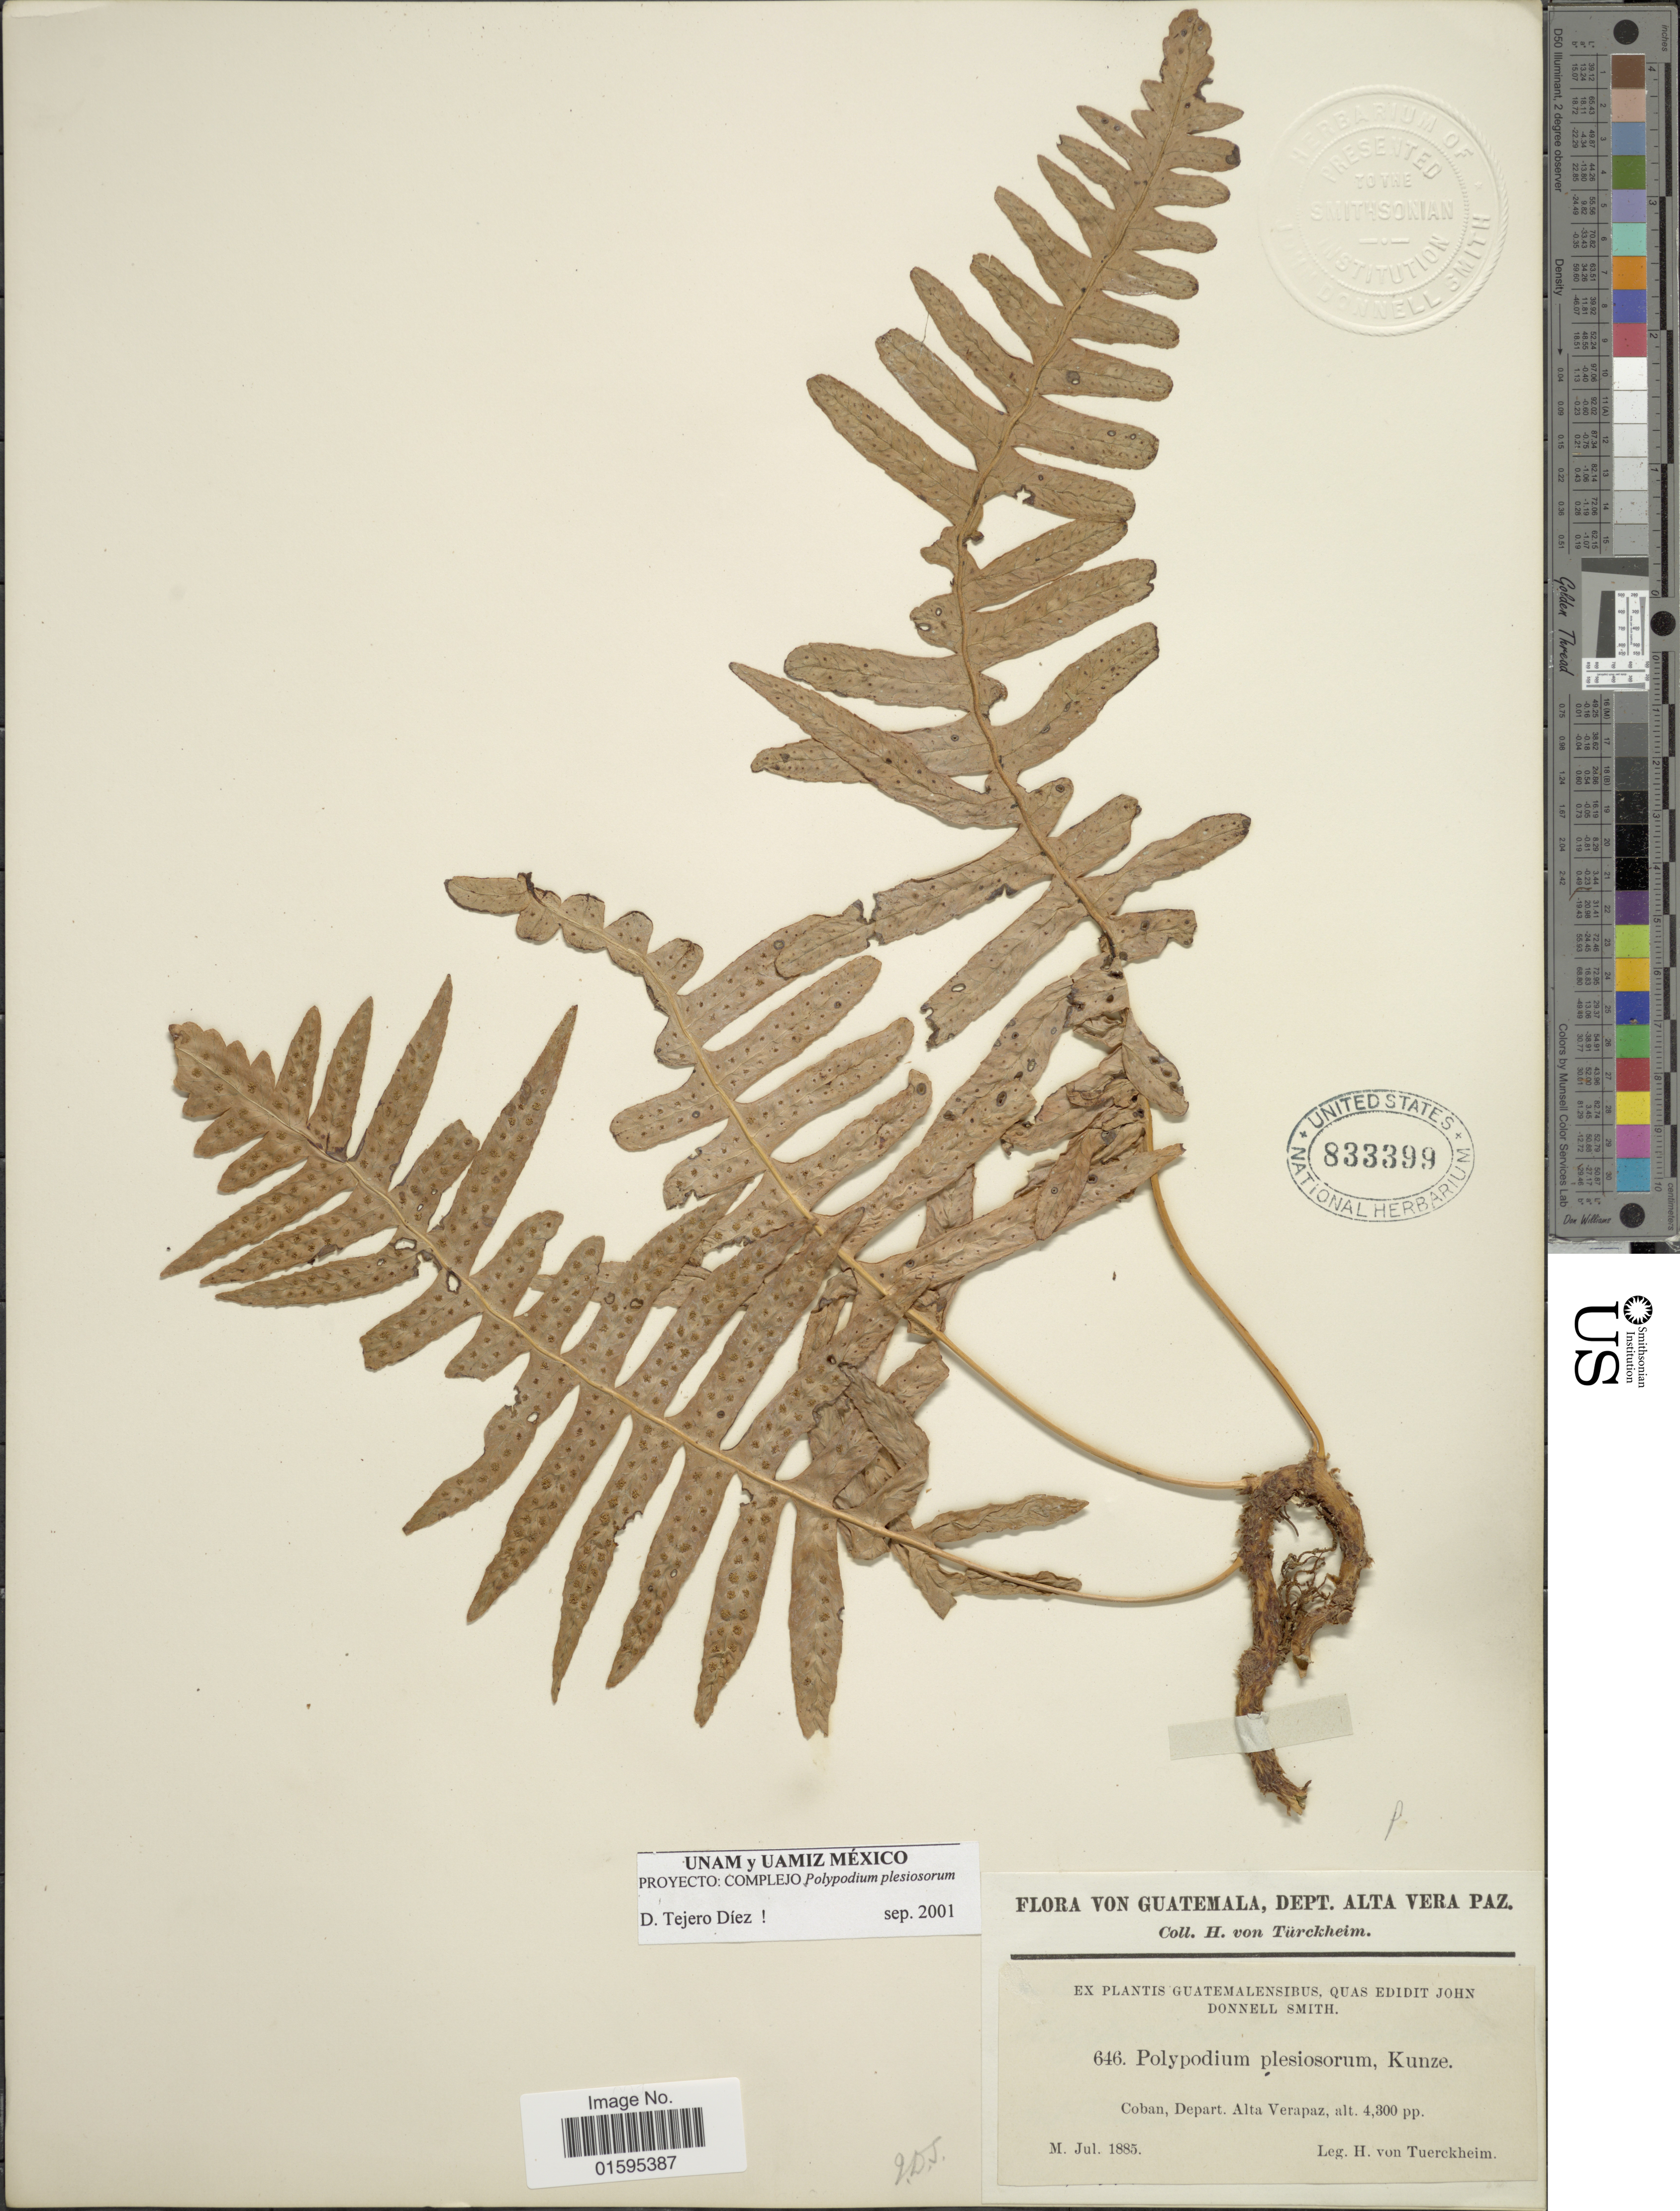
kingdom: Plantae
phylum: Tracheophyta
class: Polypodiopsida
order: Polypodiales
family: Polypodiaceae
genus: Polypodium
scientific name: Polypodium plesiosorum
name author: Kunze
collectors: H. von Türckheim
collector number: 646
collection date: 1885-07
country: Guatemala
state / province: Alta Verapaz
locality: Coban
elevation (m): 1311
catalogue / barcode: US 833399